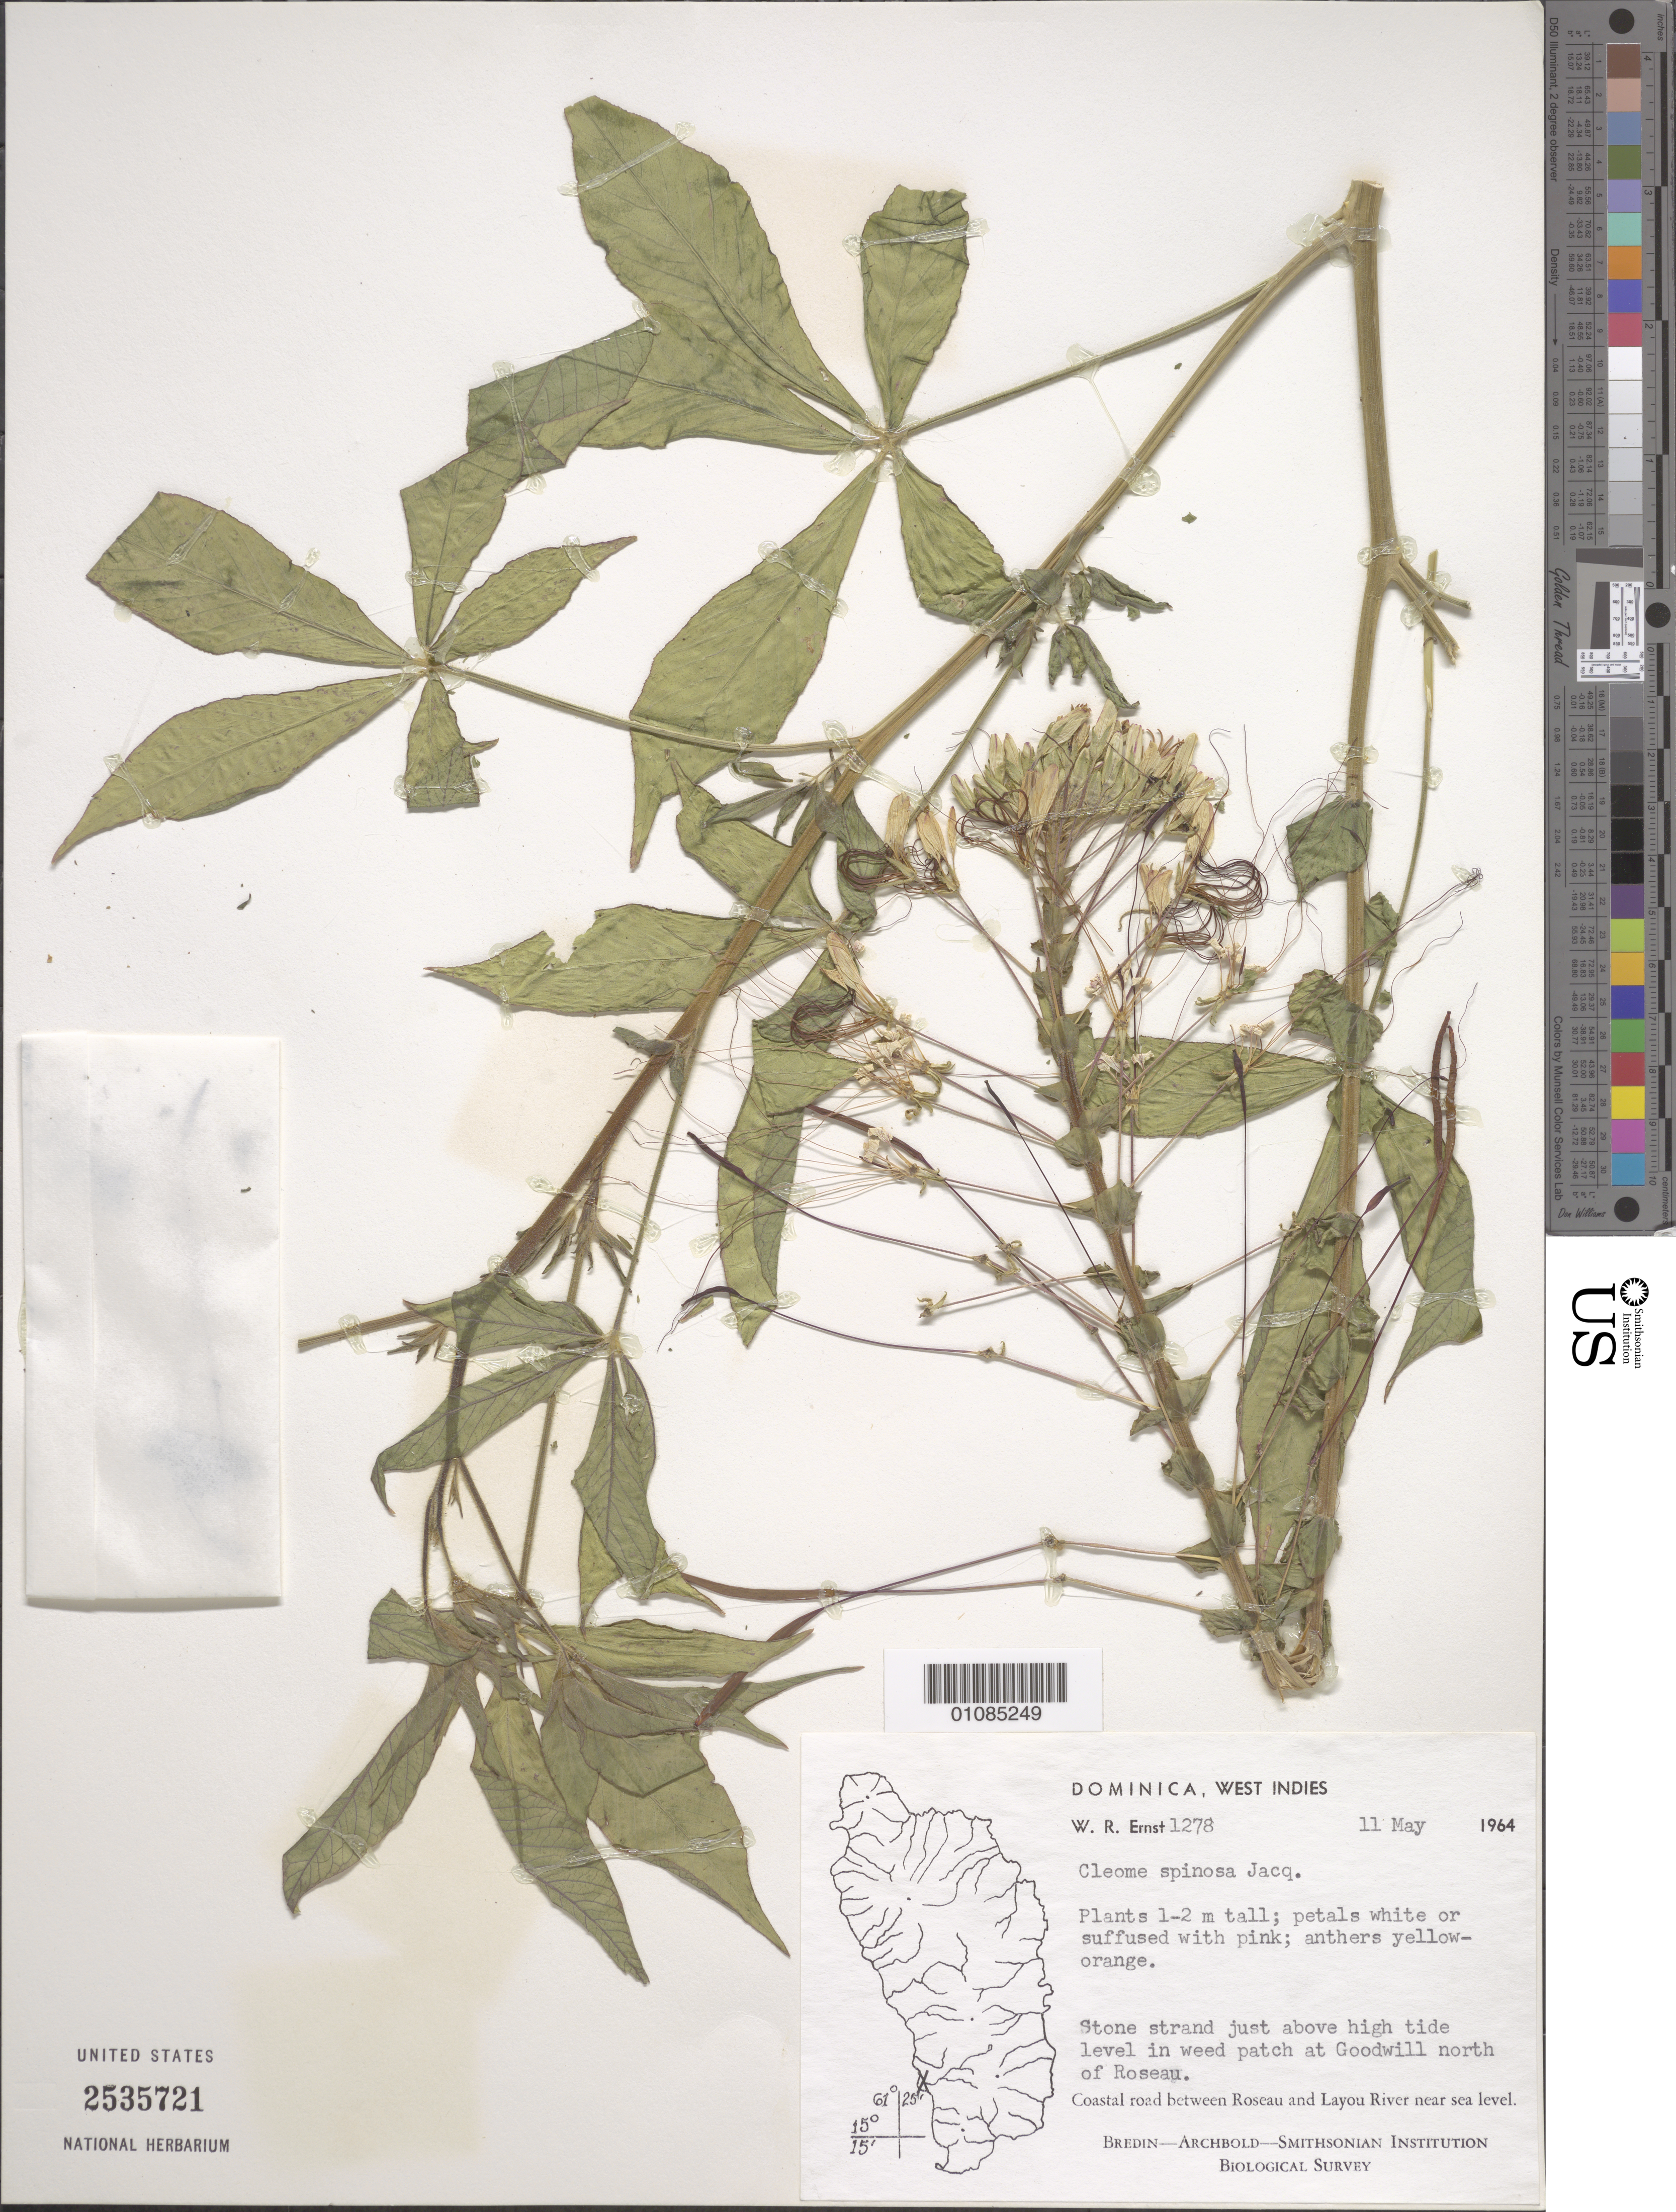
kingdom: Plantae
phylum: Tracheophyta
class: Magnoliopsida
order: Brassicales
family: Cleomaceae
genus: Tarenaya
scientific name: Tarenaya spinosa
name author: (Jacq.) Raf.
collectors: W. R. Ernst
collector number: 1278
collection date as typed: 11 May 1964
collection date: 1964-05-11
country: Dominica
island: Dominica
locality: Coastal road between Roseau and Layou River.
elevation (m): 0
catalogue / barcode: US 2535721